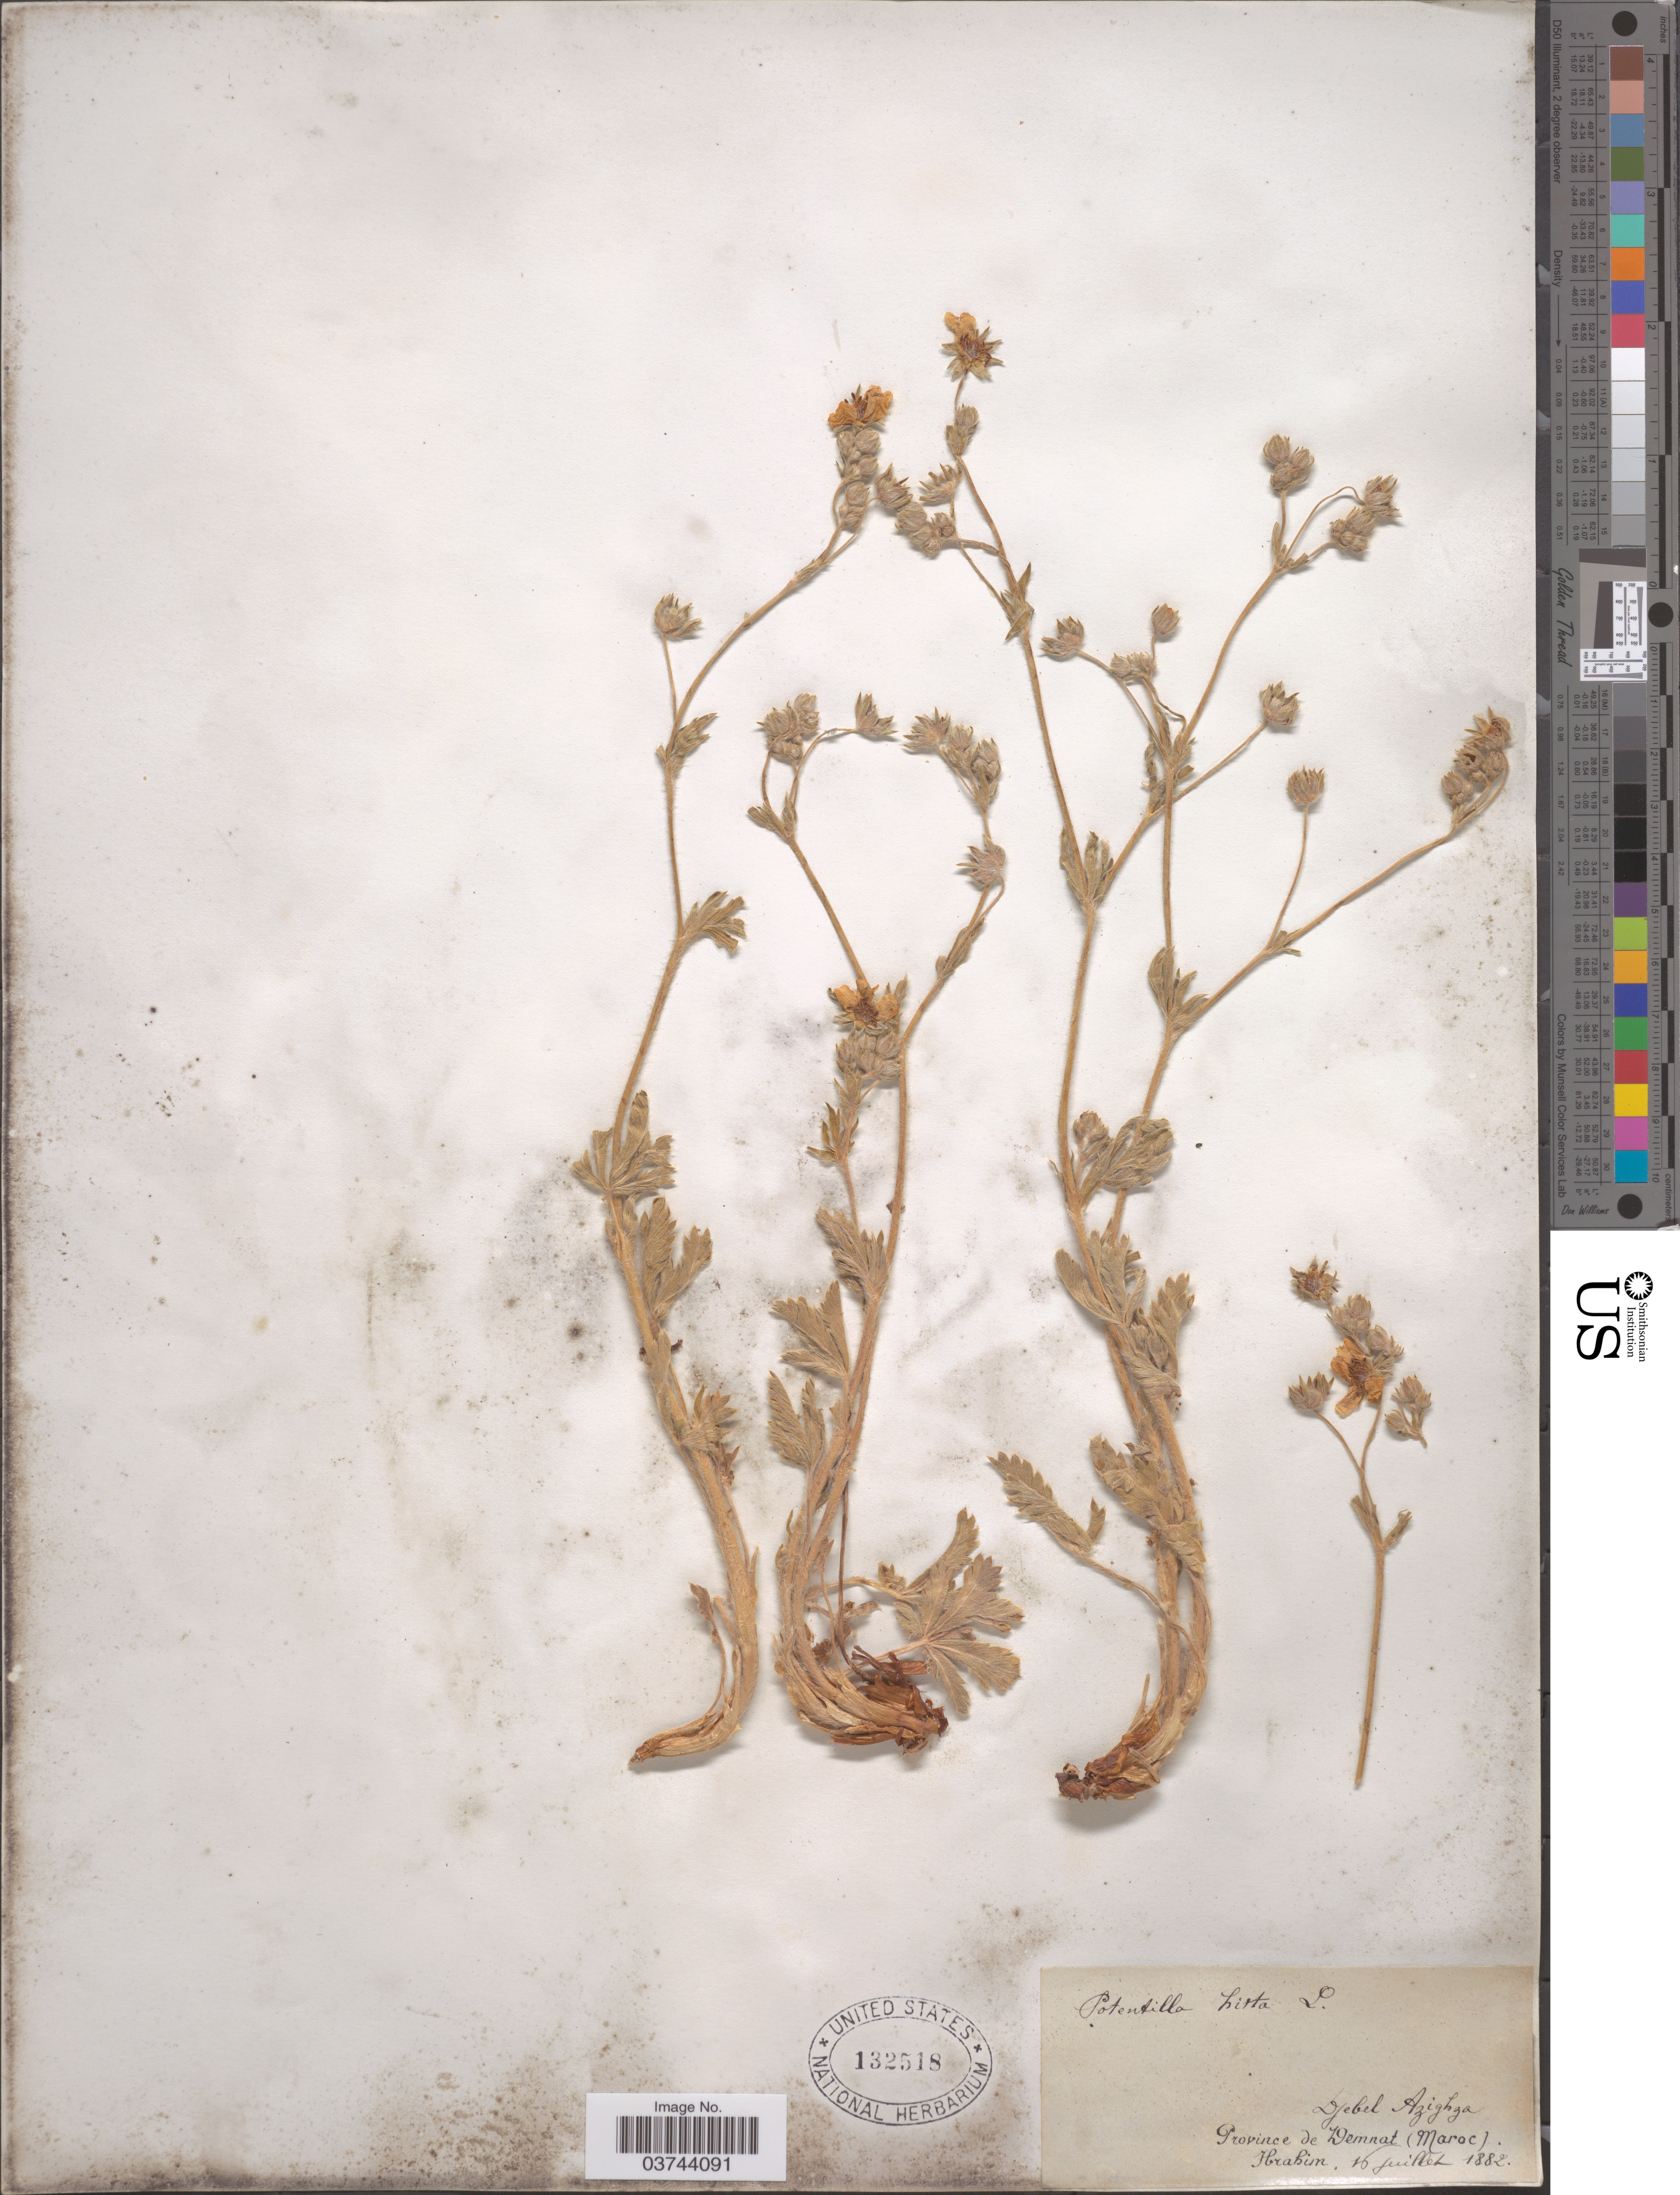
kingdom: Plantae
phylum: Tracheophyta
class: Magnoliopsida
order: Rosales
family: Rosaceae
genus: Potentilla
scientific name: Potentilla hirta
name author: L.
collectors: -. Ibrahim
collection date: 1882-07-16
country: Morocco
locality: Djebel Azighza. Province de Demnat (Maroc).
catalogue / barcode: US 132518